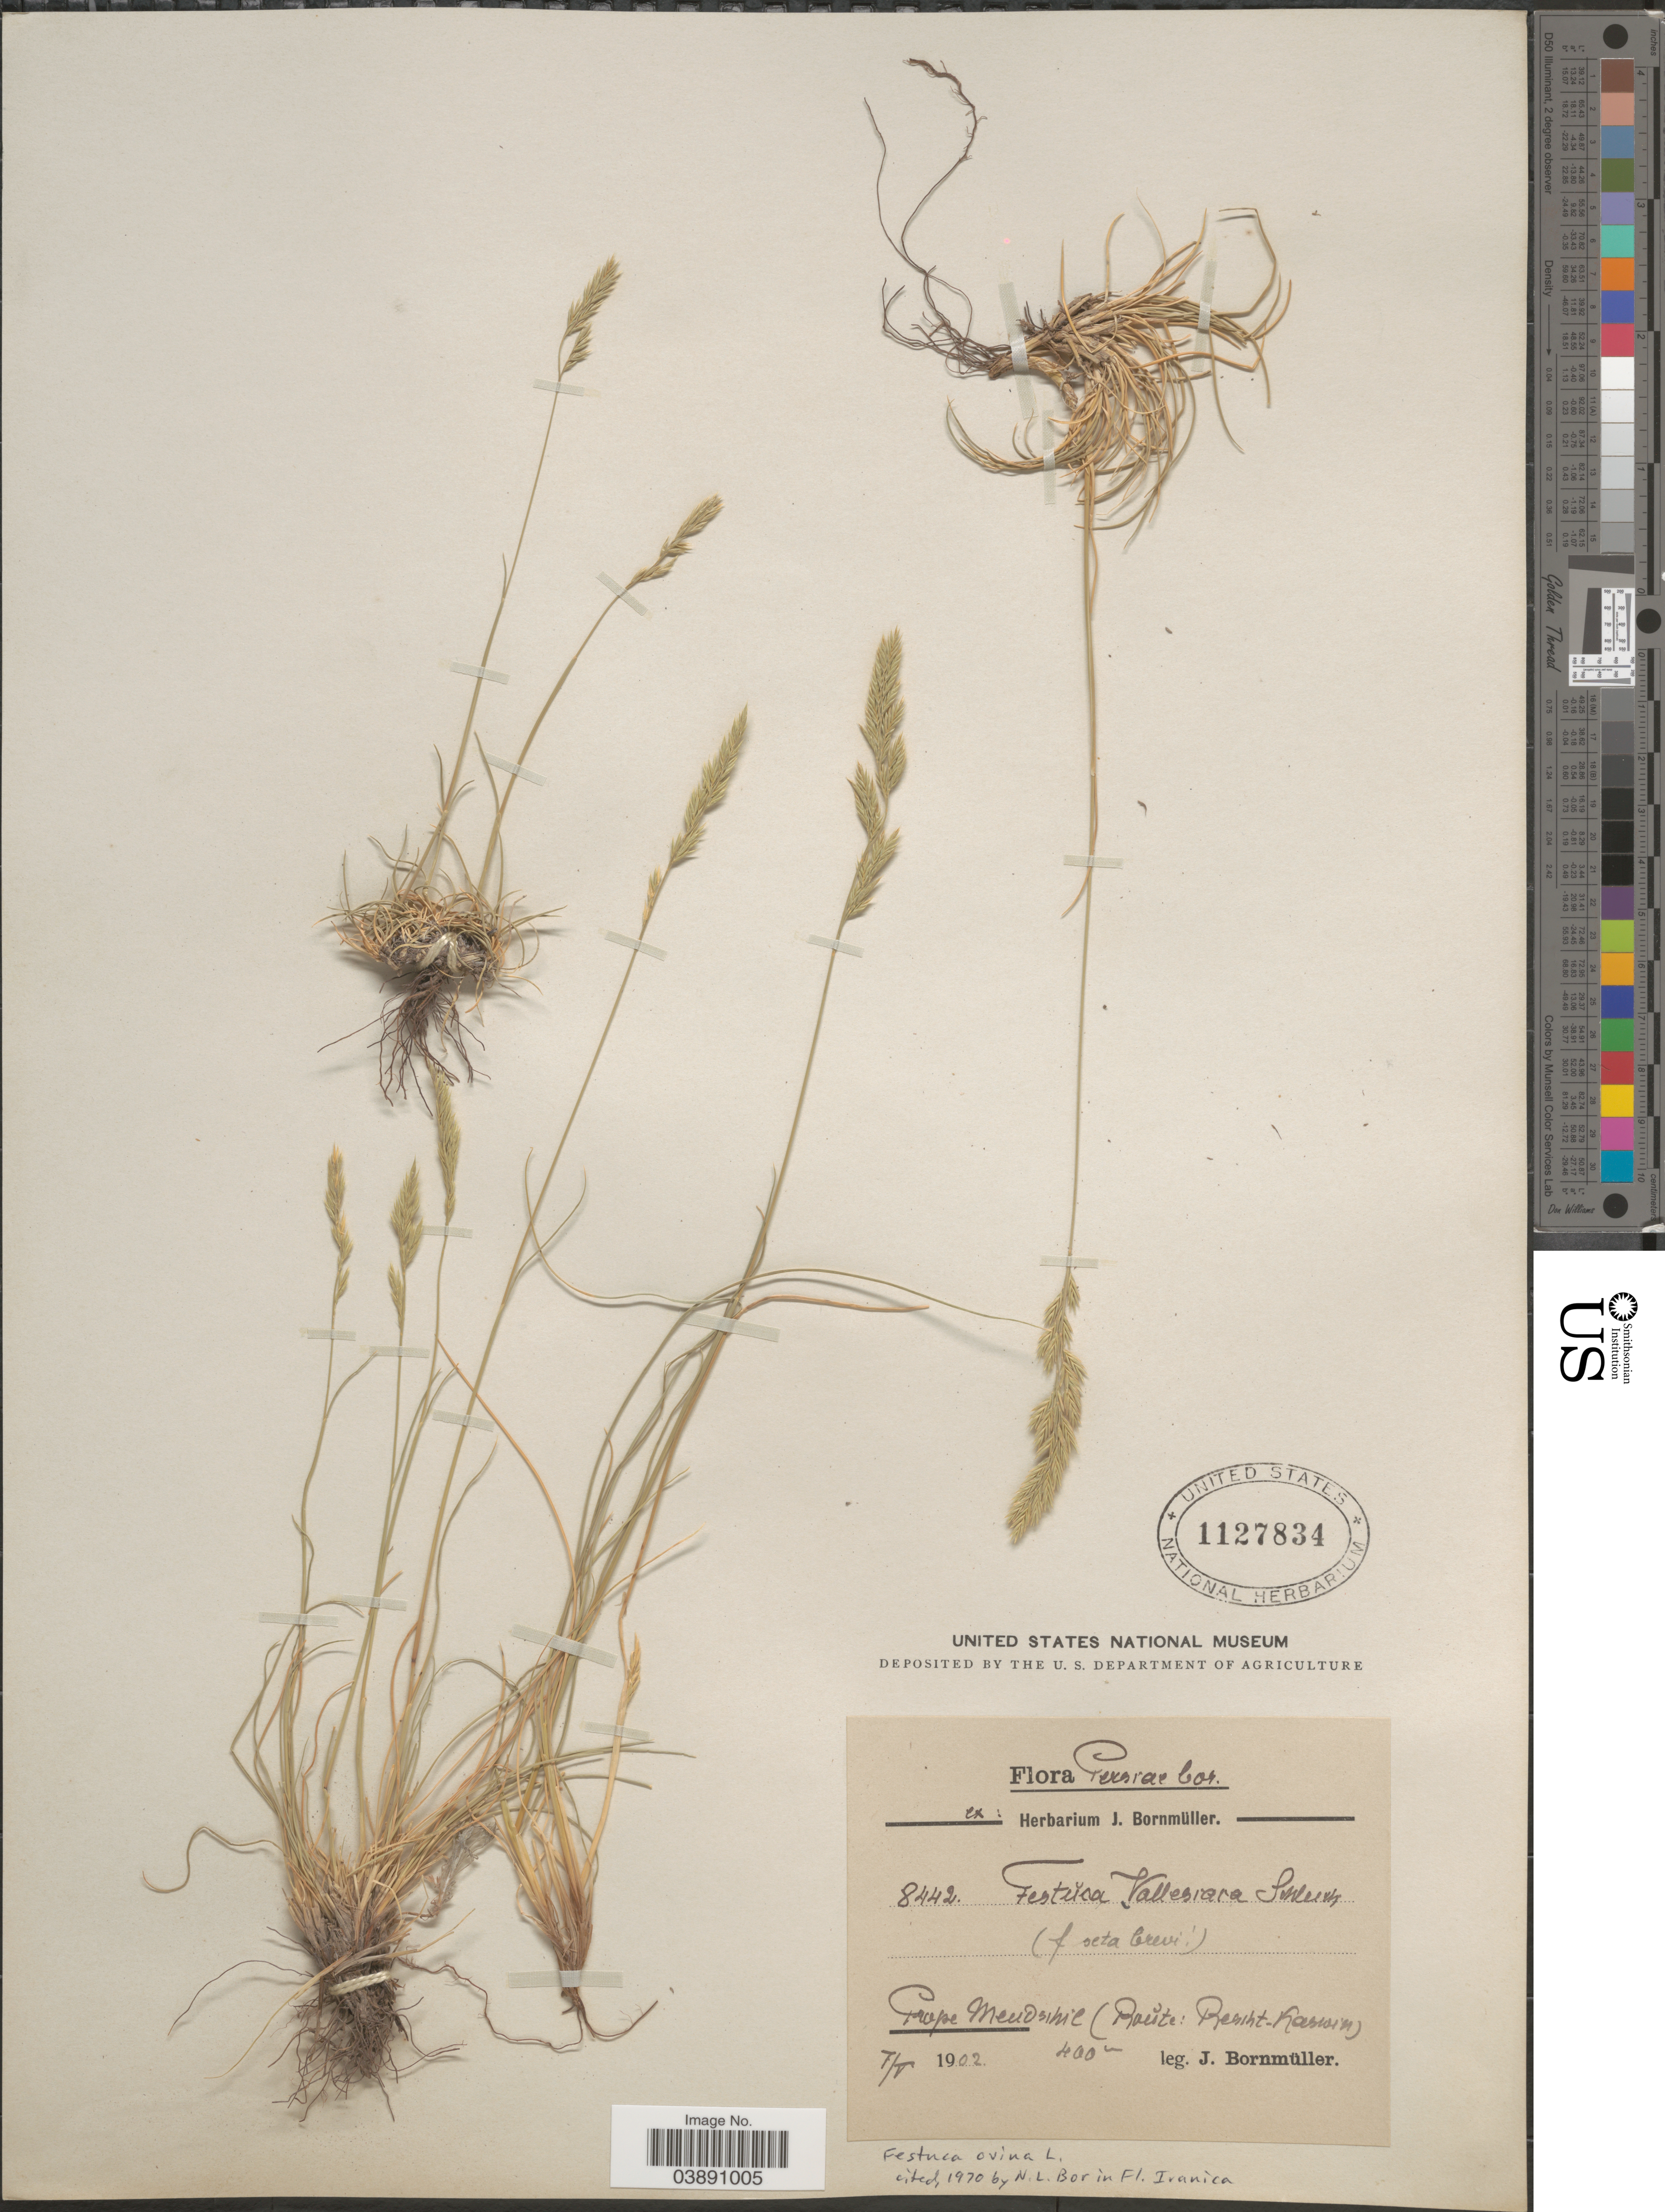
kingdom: Plantae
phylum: Tracheophyta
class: Liliopsida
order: Poales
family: Poaceae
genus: Festuca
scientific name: Festuca ovina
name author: L.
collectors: J. Bornmüller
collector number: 8442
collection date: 1902-05-07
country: Iran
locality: Persiae bor. Prope Mendsihil (Raeste: Resiht-Kassion). [interpreted]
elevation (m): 400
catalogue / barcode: US 1127834